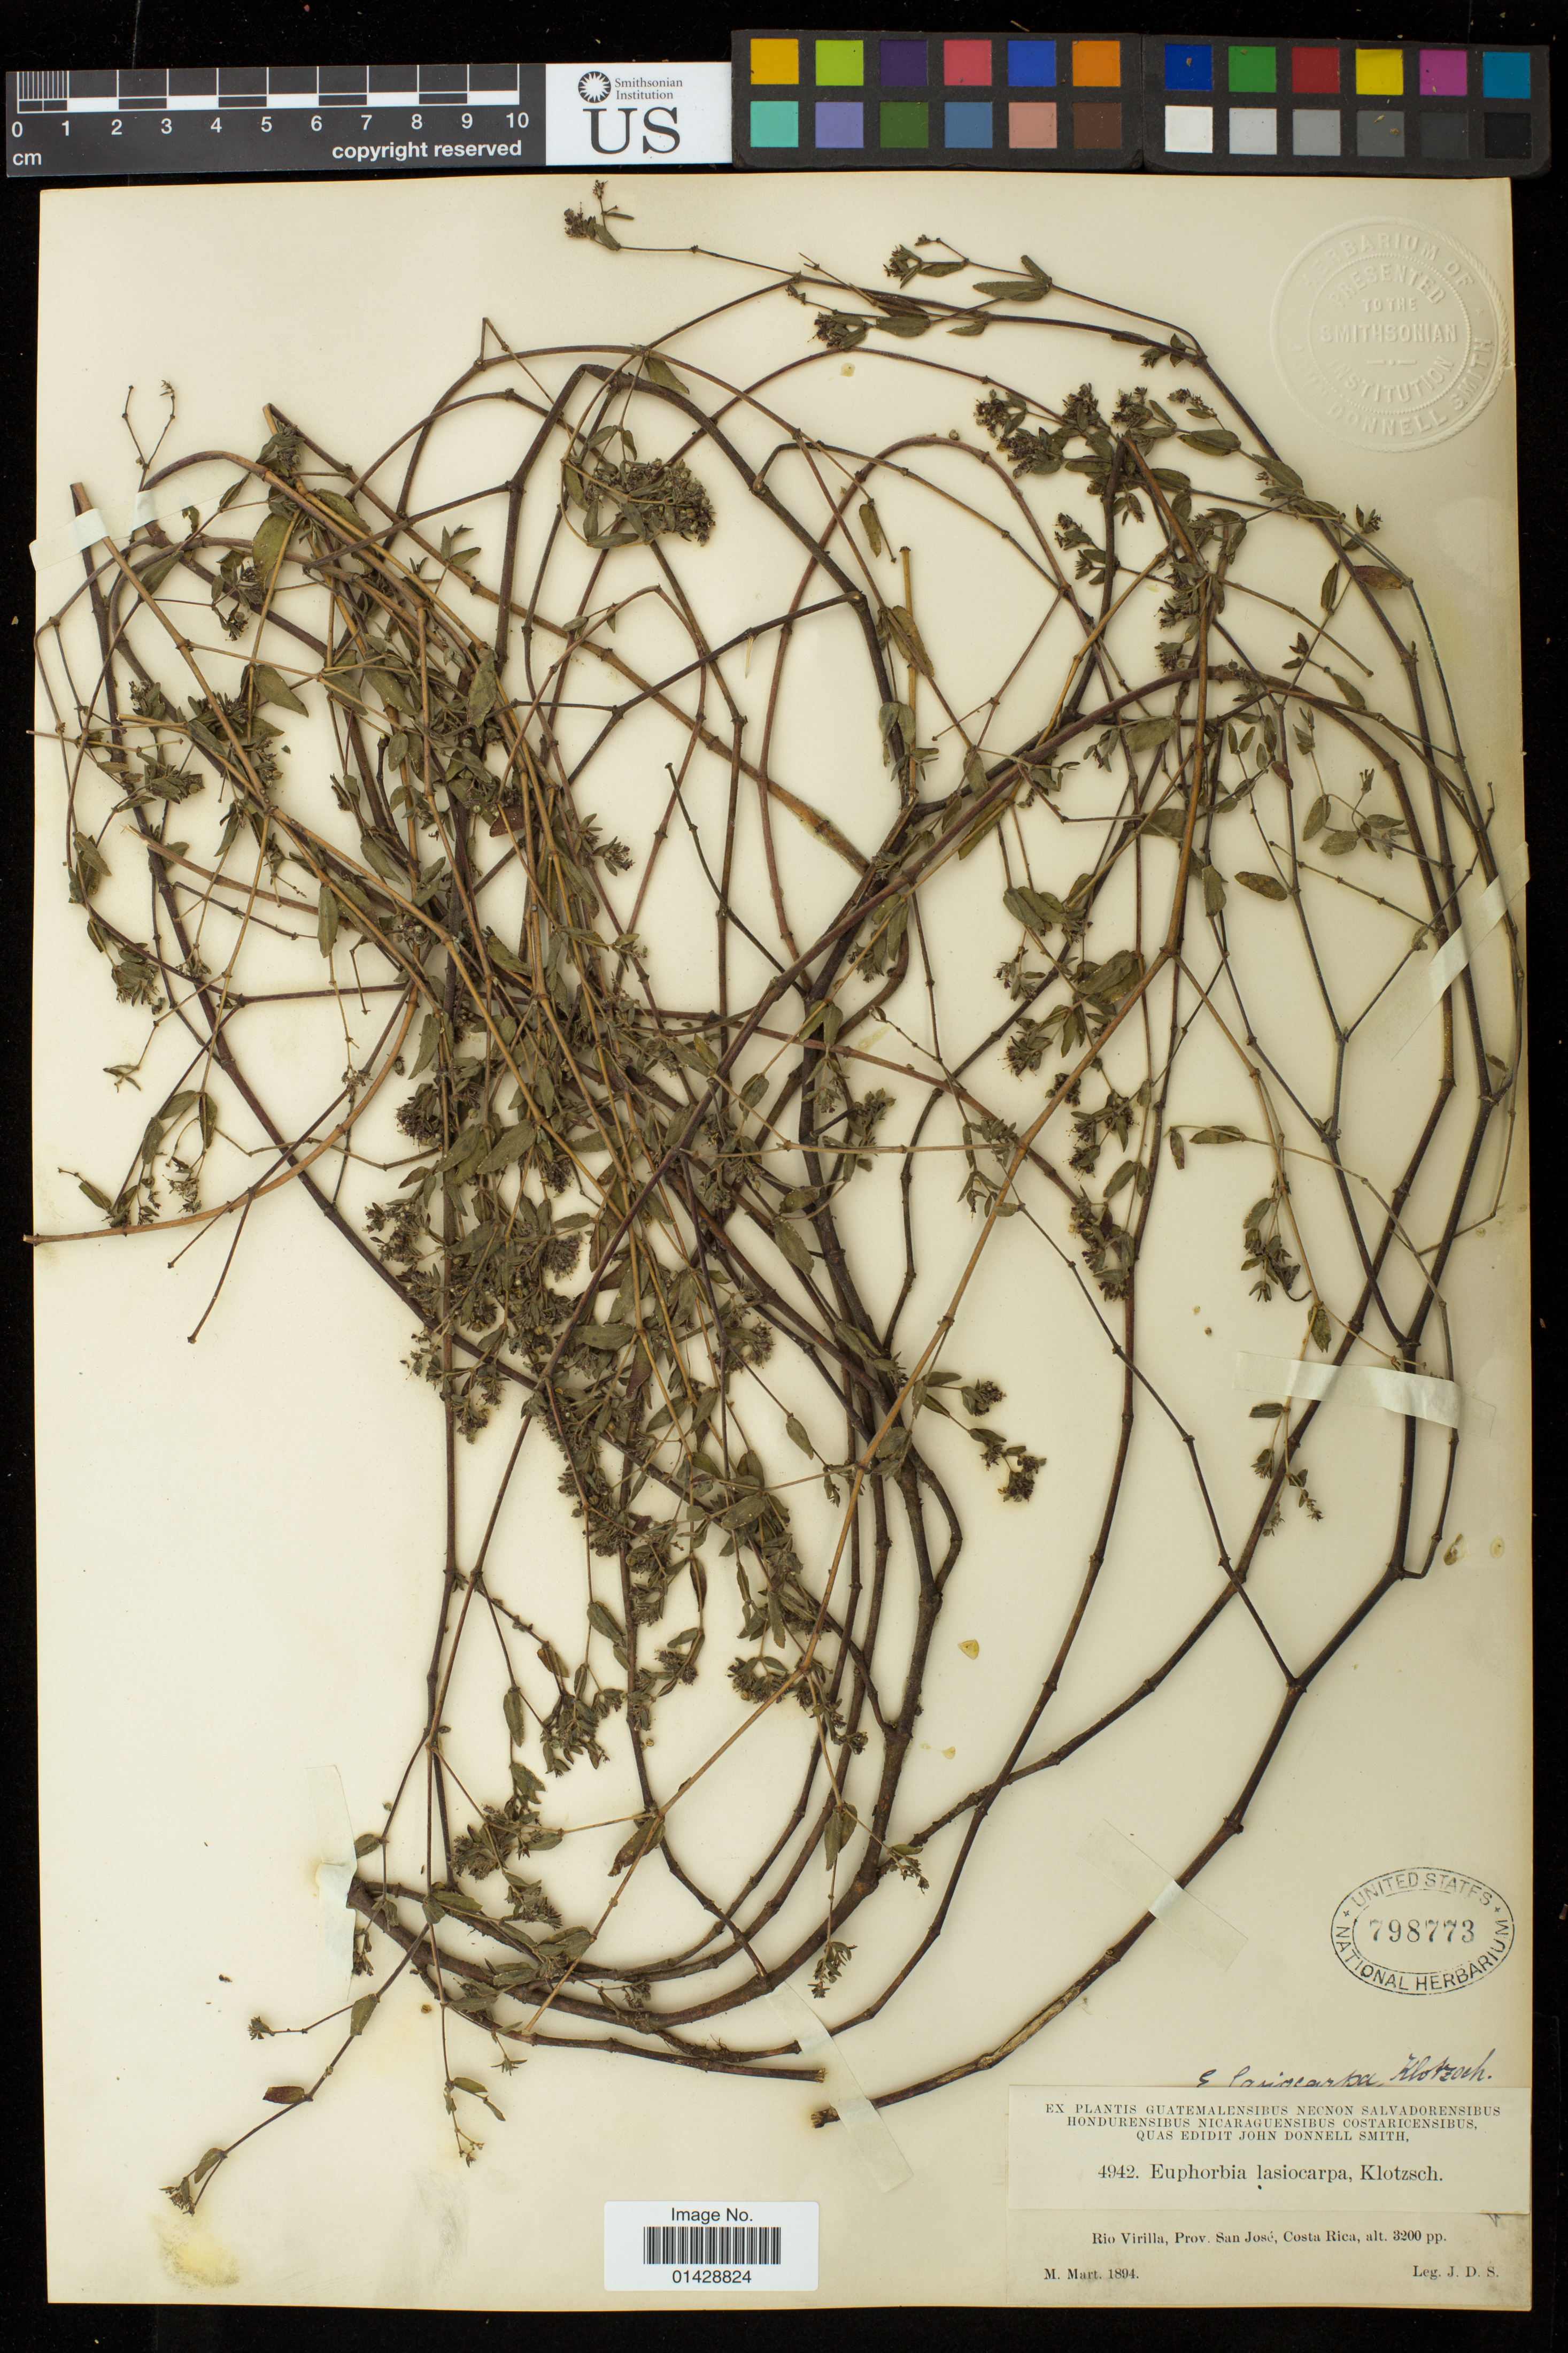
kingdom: Plantae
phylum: Tracheophyta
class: Magnoliopsida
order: Malpighiales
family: Euphorbiaceae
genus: Euphorbia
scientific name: Euphorbia lasiocarpa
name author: Klotzsch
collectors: J. D. S.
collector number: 4942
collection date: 1894-03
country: Costa Rica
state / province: San José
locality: Rio Virilla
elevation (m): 975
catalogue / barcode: US 798773